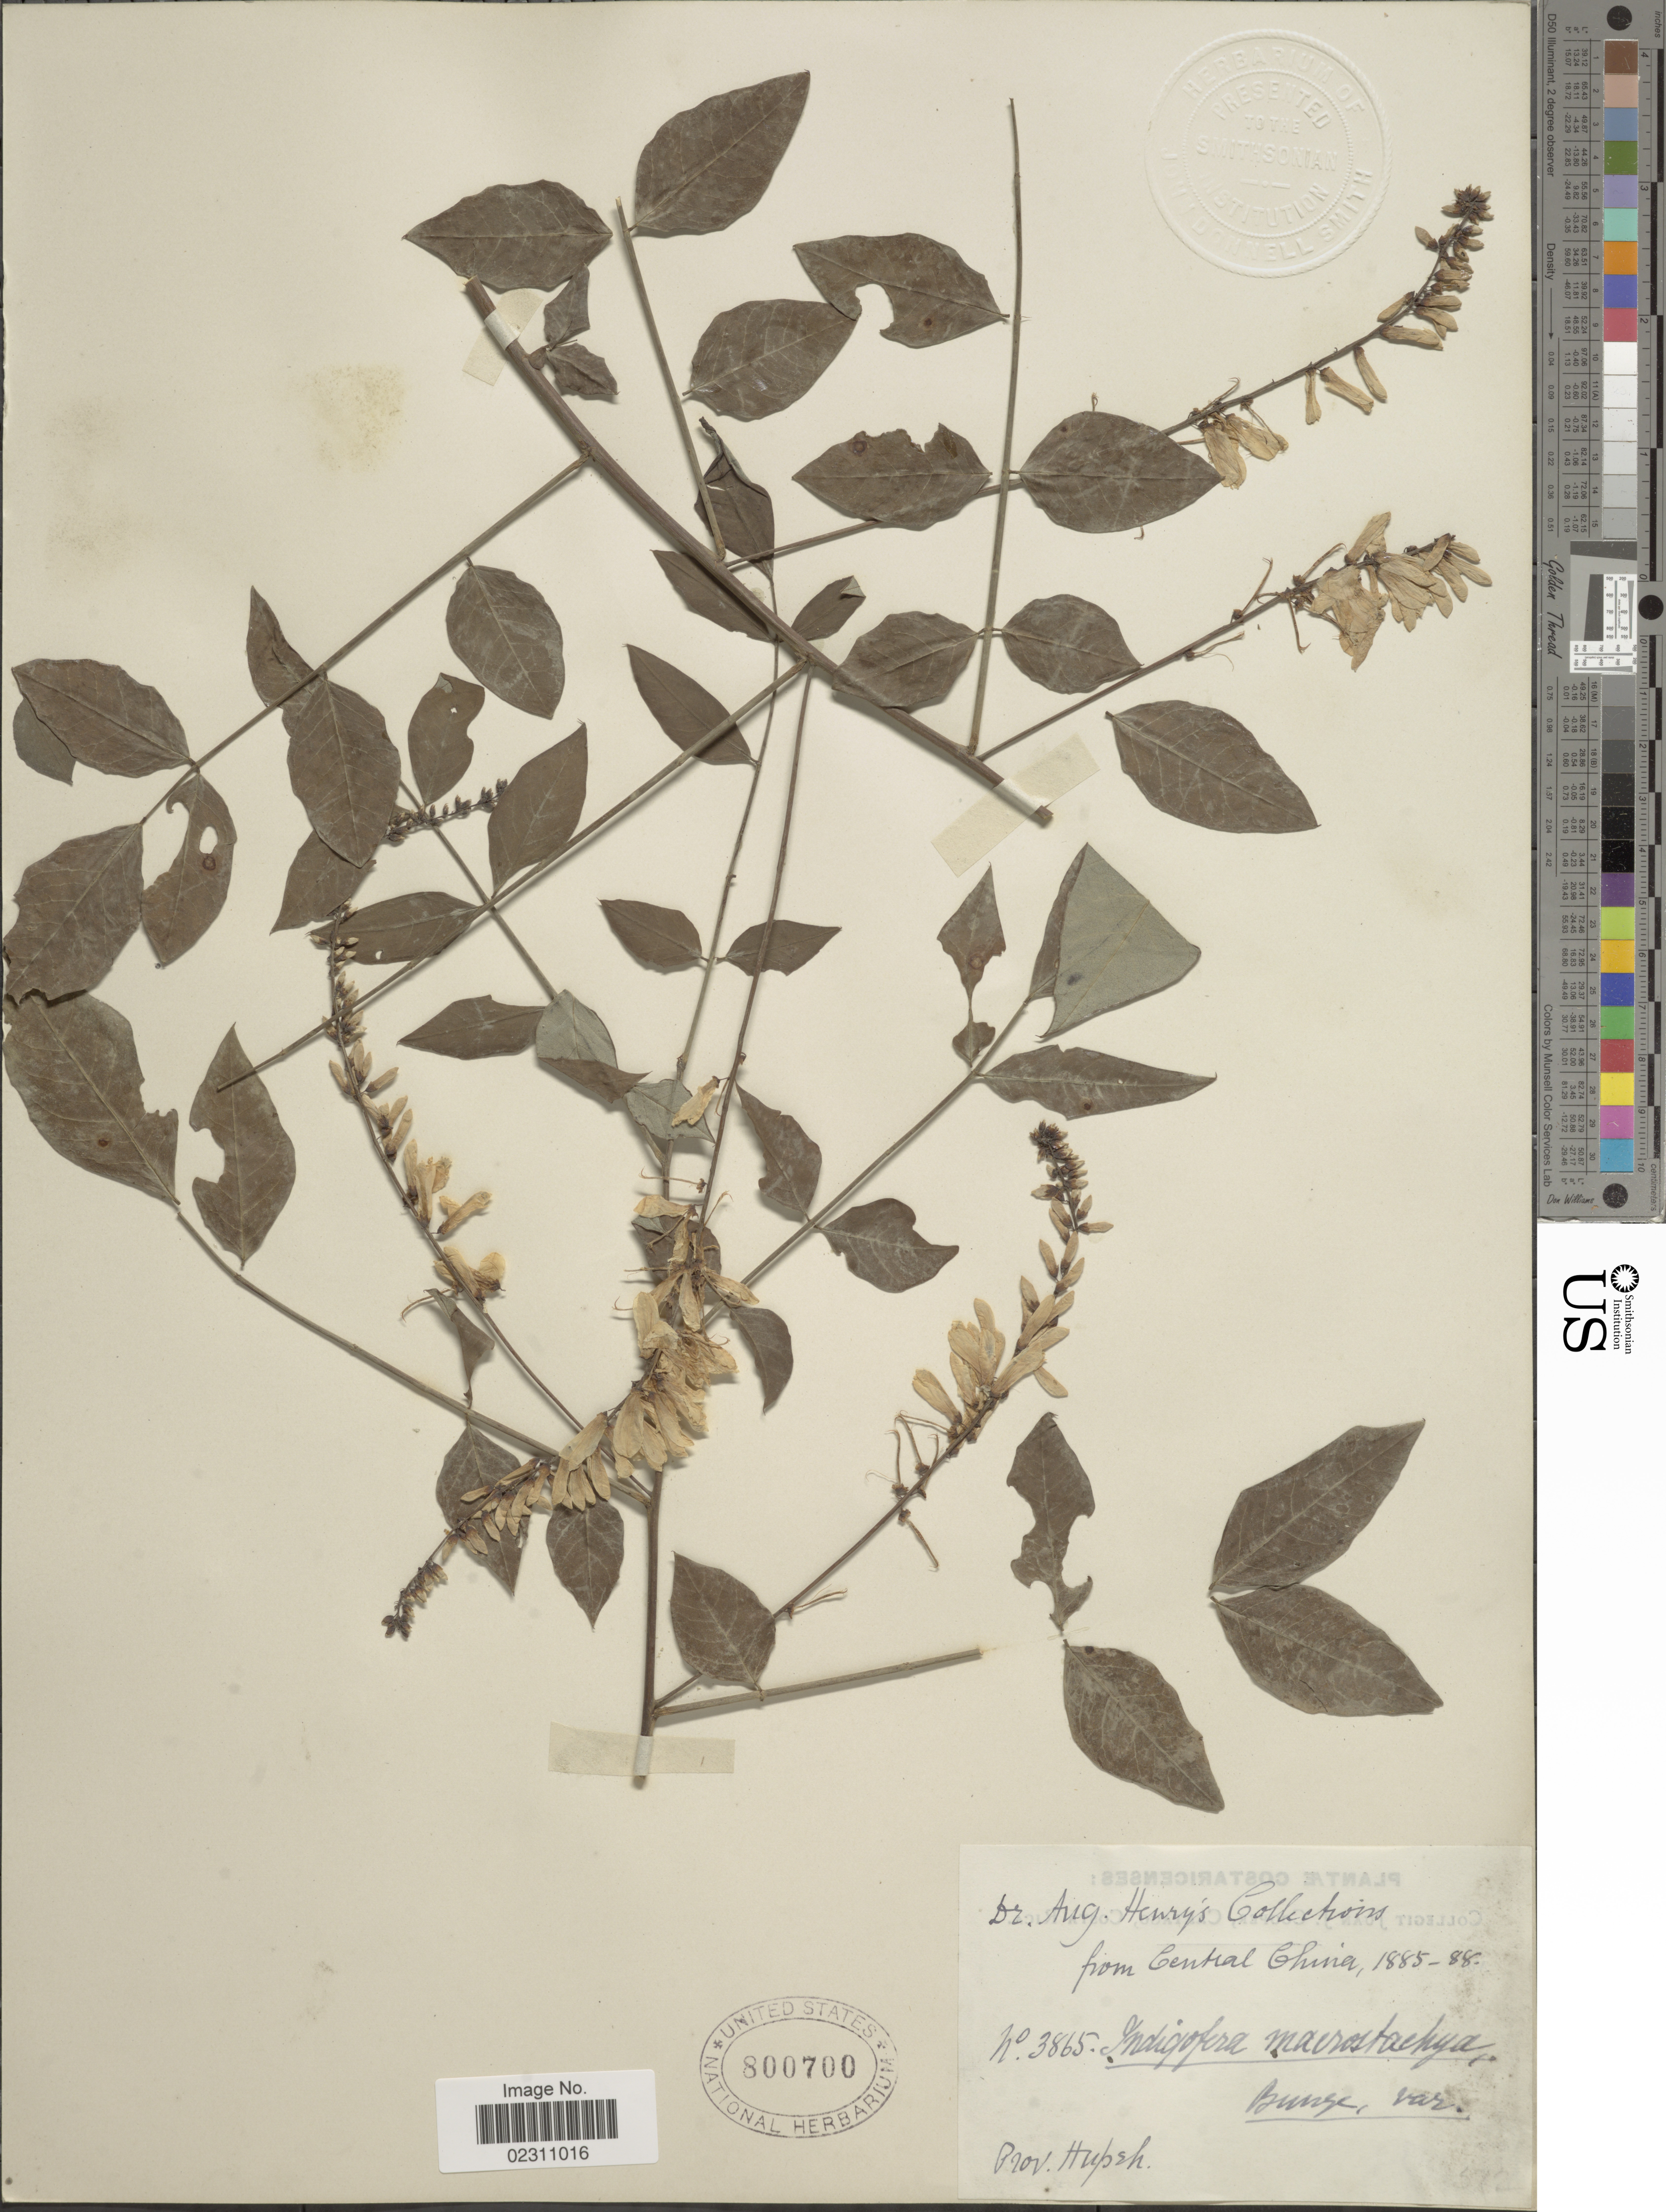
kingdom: Plantae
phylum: Tracheophyta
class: Magnoliopsida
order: Fabales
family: Fabaceae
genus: Indigofera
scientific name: Indigofera macrostachya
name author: Vent.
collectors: A. Henry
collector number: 3865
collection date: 1885/1888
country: China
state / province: Hubei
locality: Central China, Prov. Hupeh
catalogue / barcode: US 800700